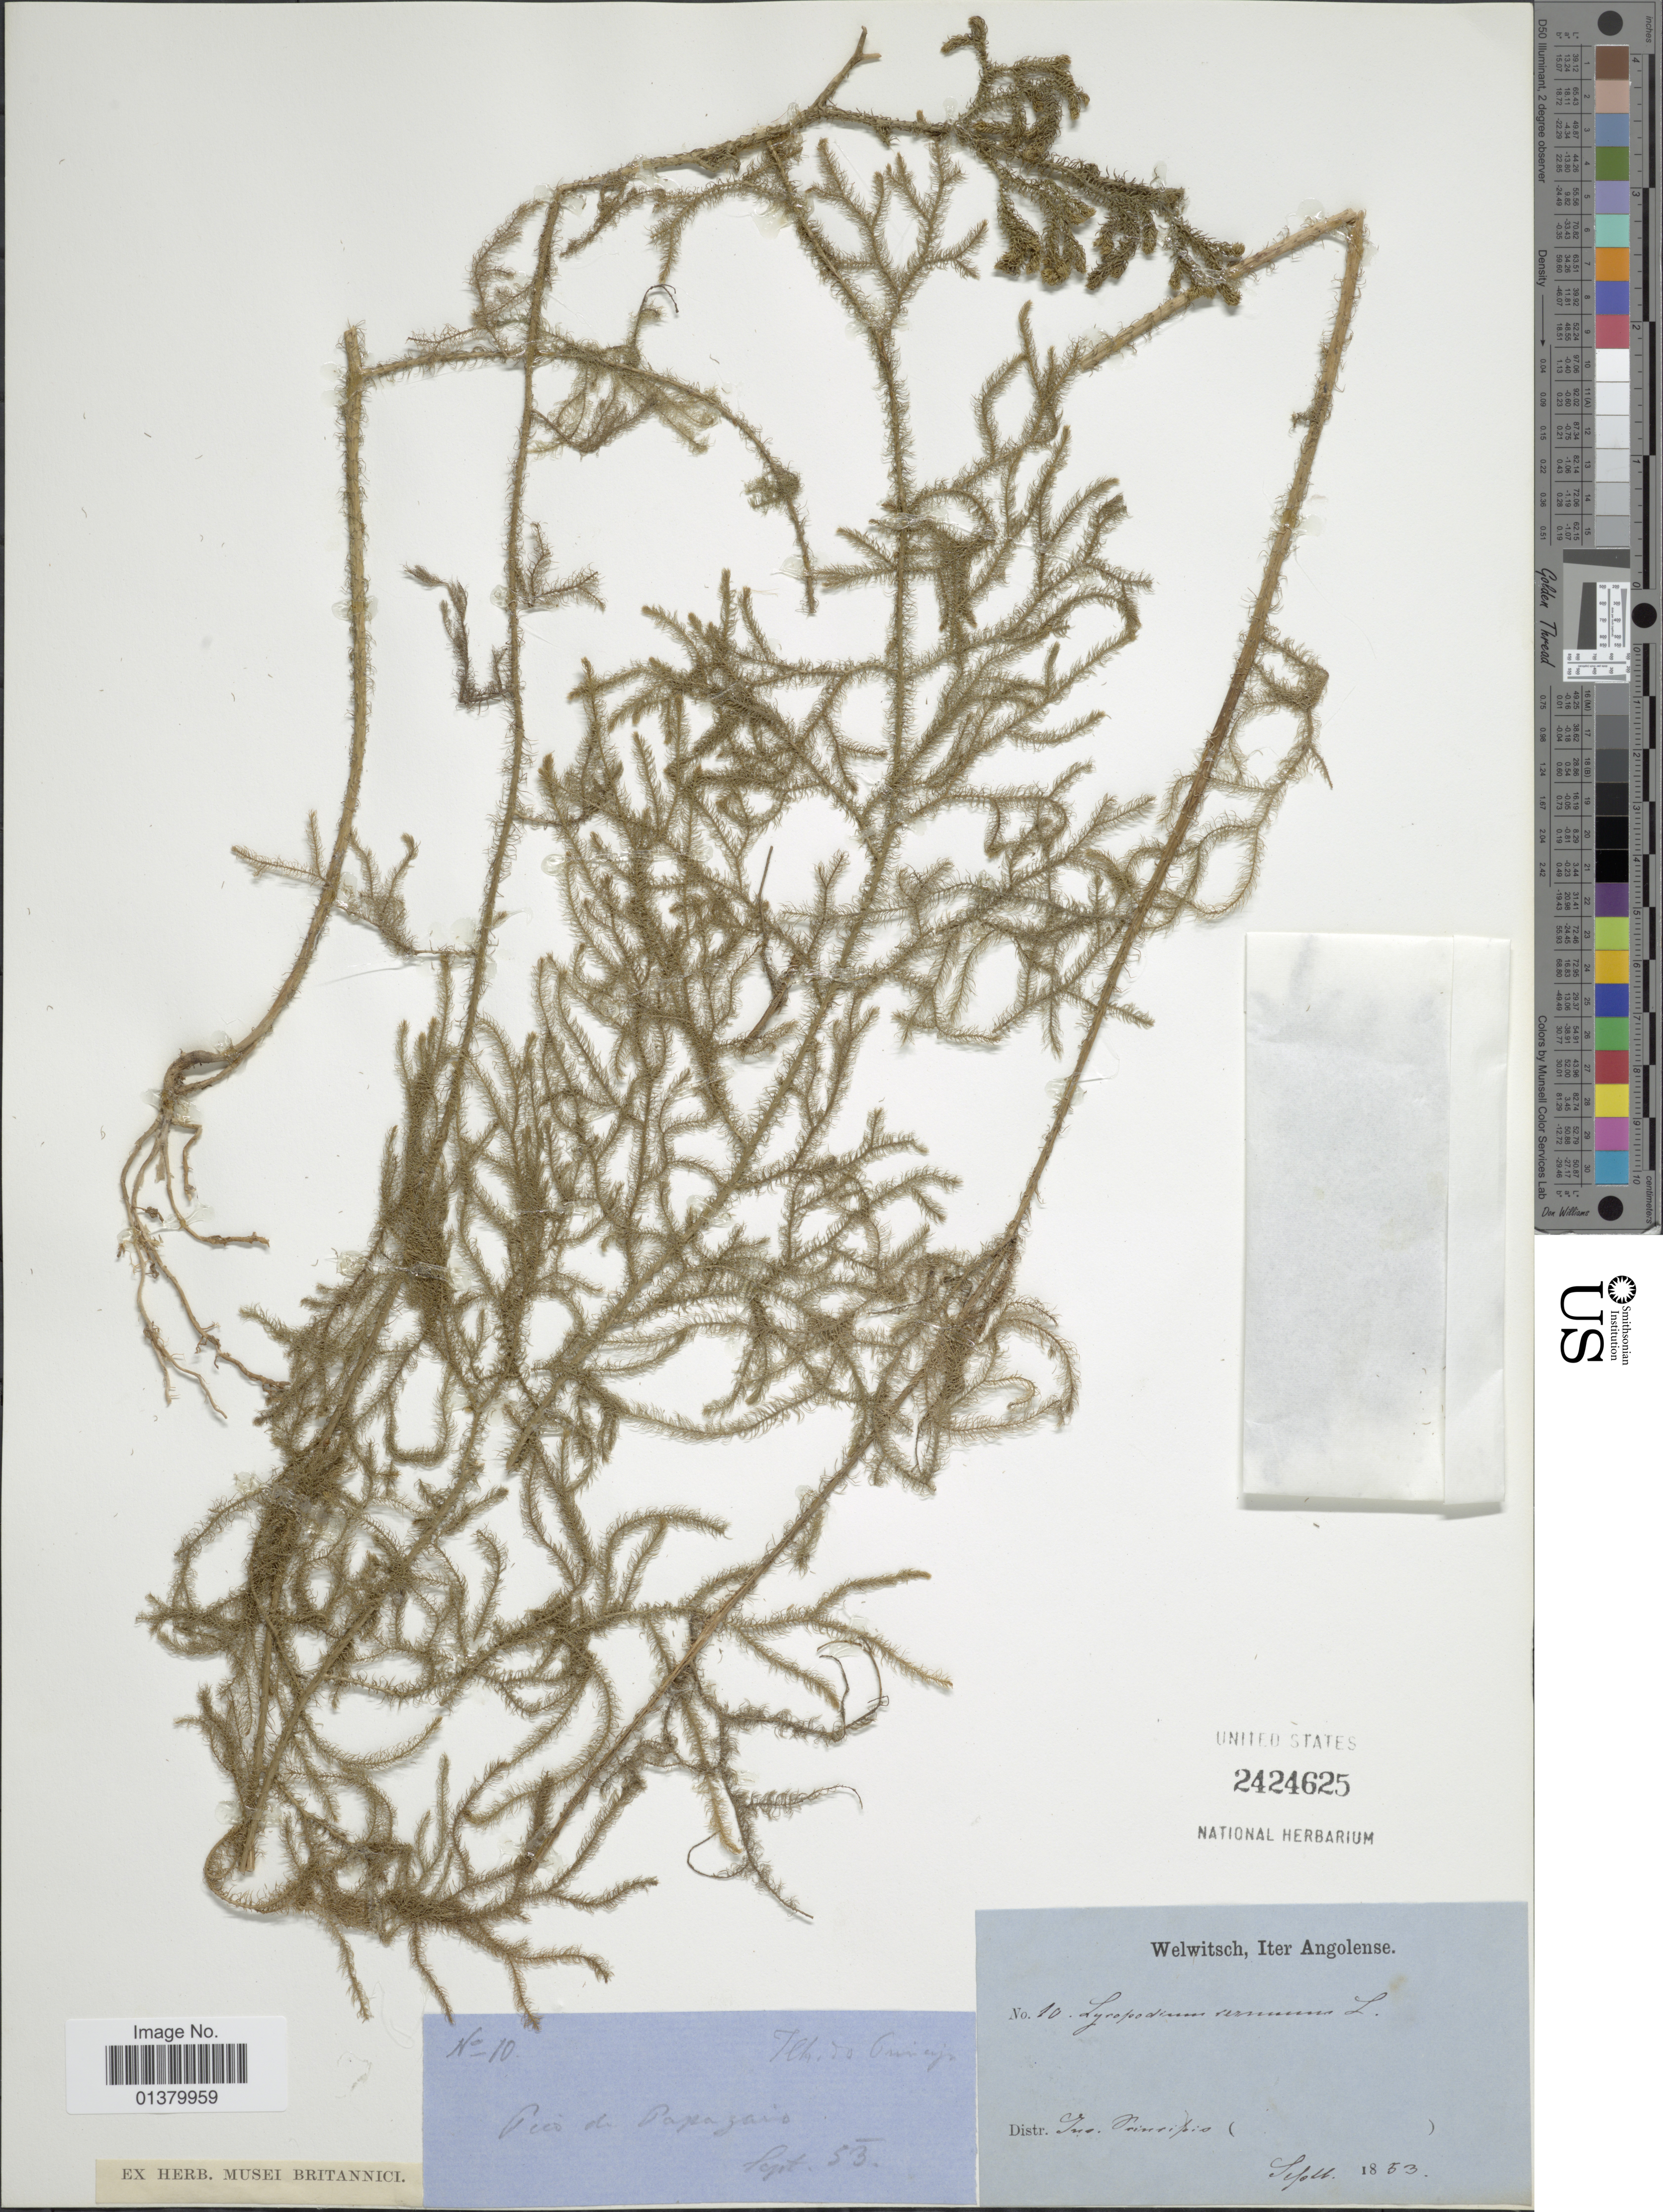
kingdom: Plantae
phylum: Tracheophyta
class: Lycopodiopsida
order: Lycopodiales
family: Lycopodiaceae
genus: Palhinhaea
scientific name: Palhinhaea cernua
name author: (L.) Vasc. & Franco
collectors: -. Welwitsch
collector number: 10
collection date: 1853-09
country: Angola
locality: Distr Ins. papagaio [interpreted]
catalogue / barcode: US 2424625